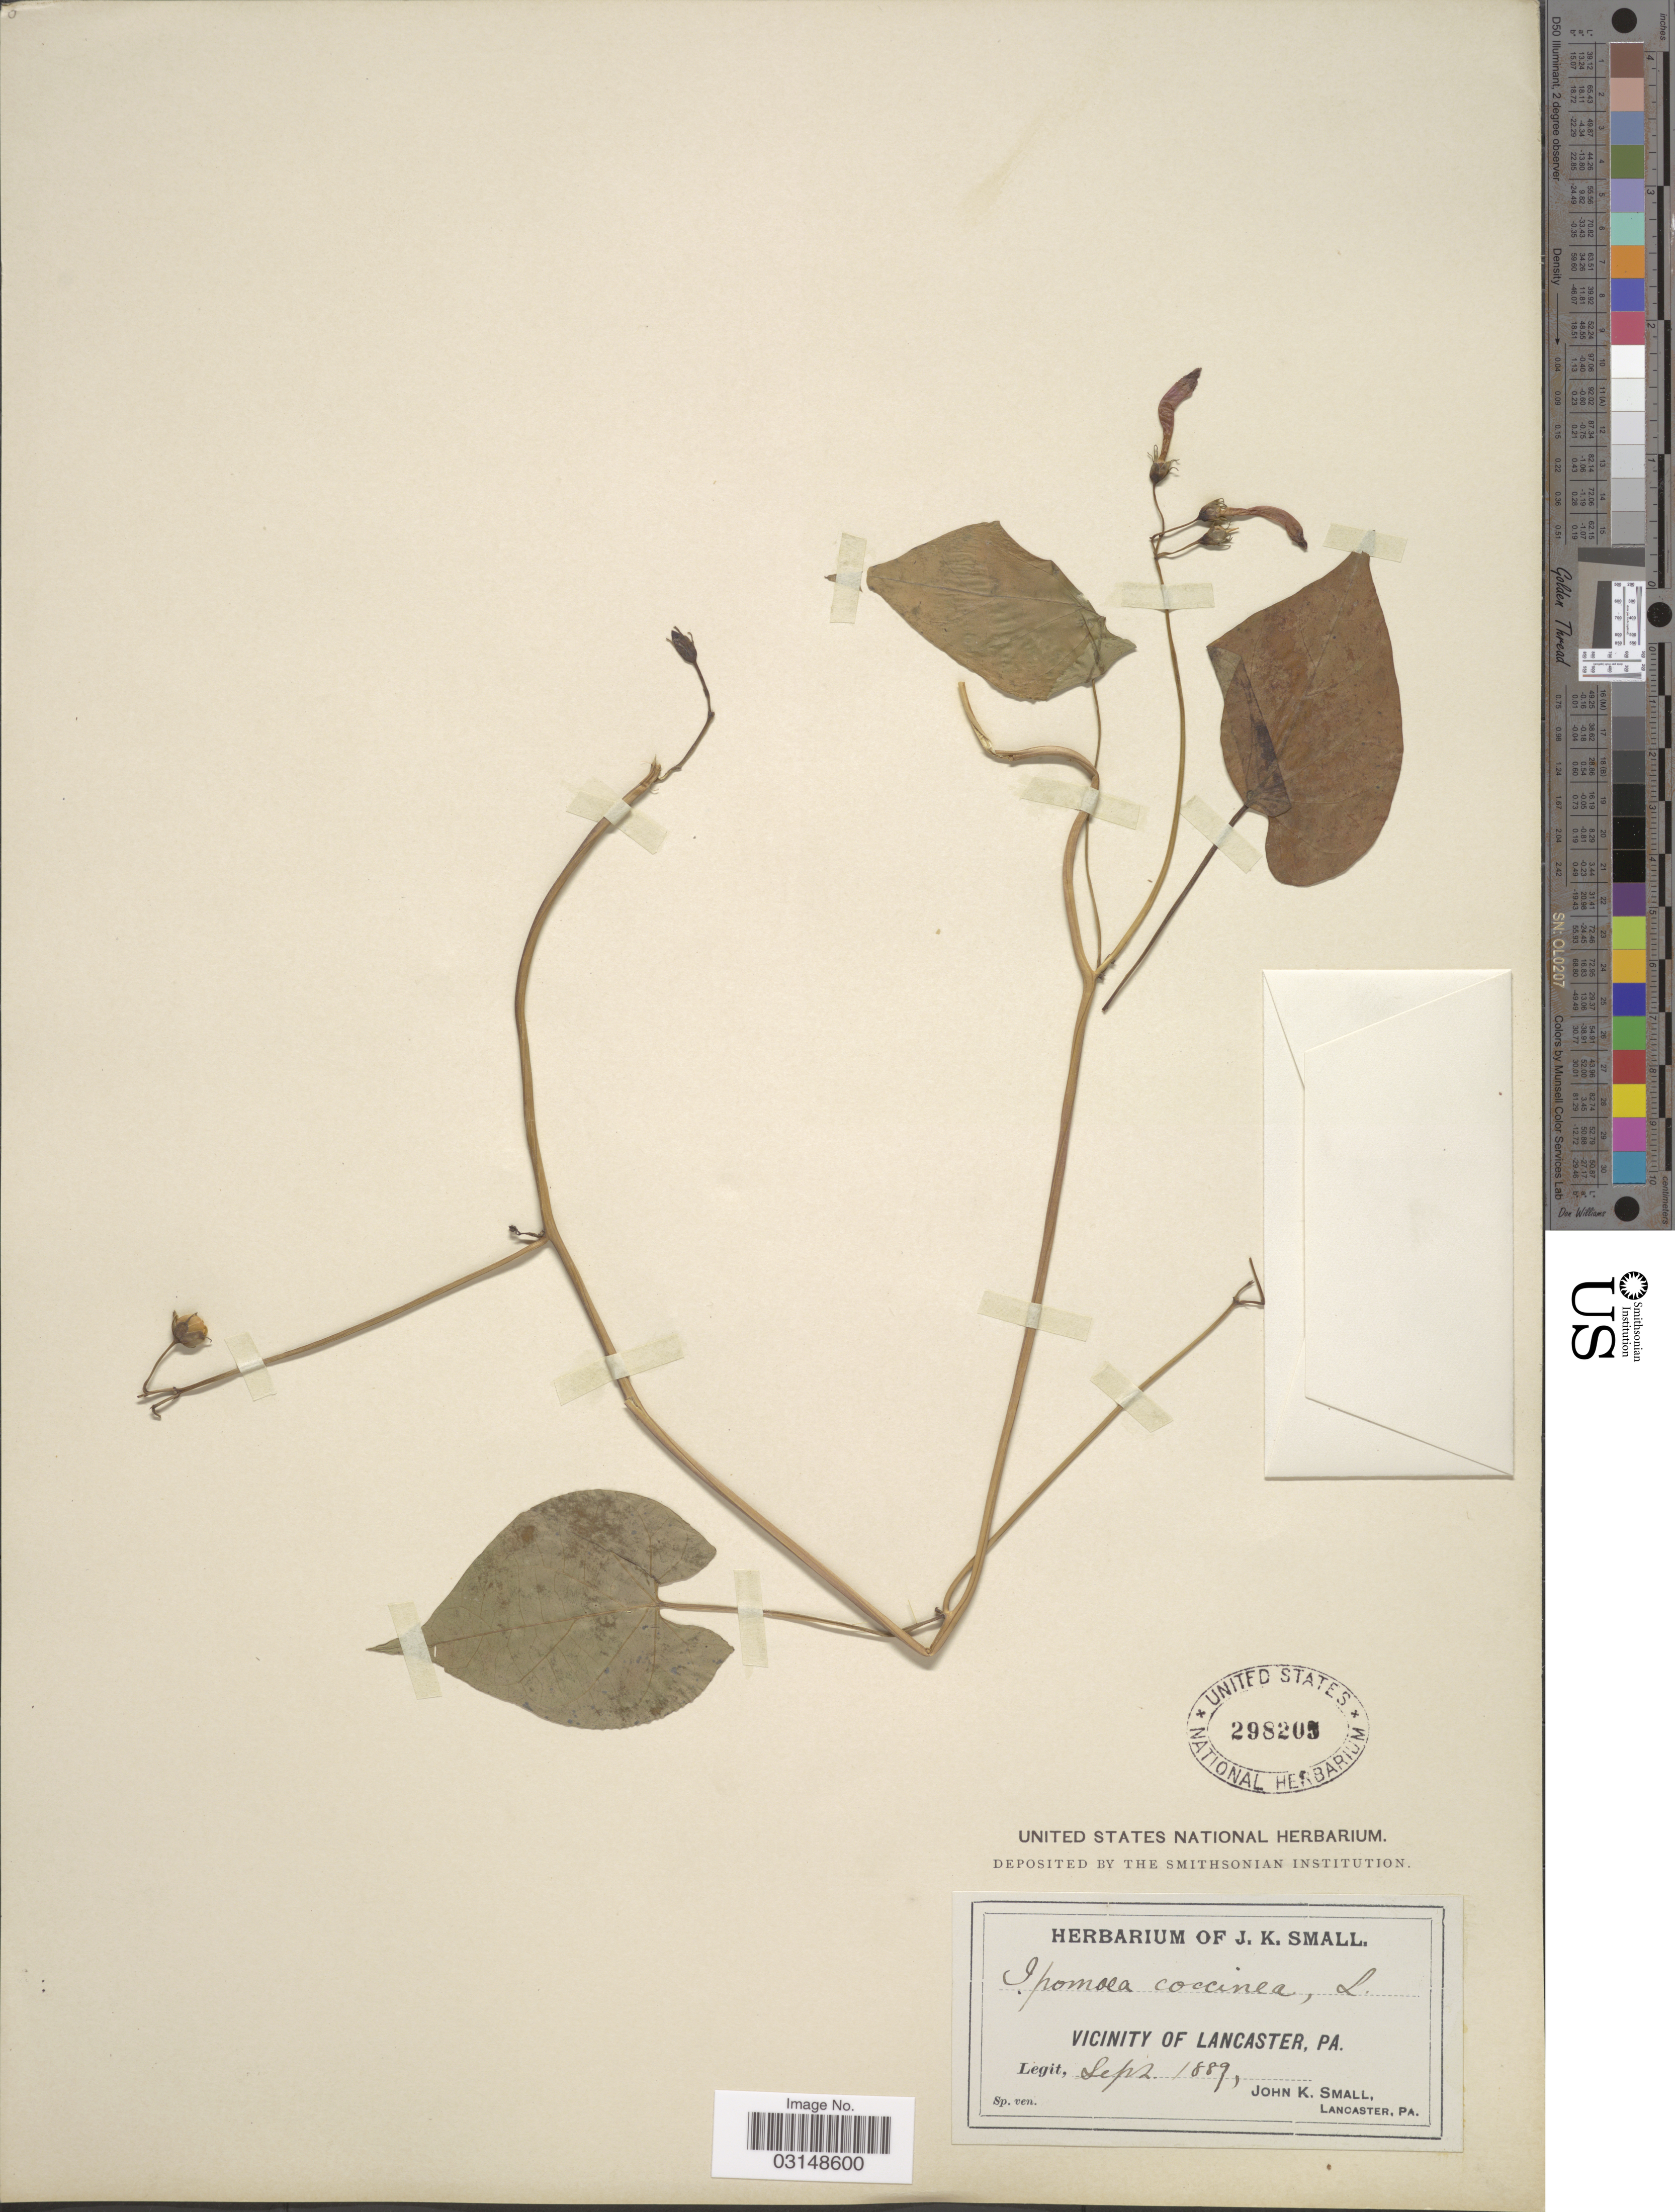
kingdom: Plantae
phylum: Tracheophyta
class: Magnoliopsida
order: Solanales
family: Convolvulaceae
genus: Ipomoea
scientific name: Ipomoea coccinea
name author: L.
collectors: J. K. Small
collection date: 1889-09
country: United States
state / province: Pennsylvania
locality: Vicinity of Lancaster, PA.